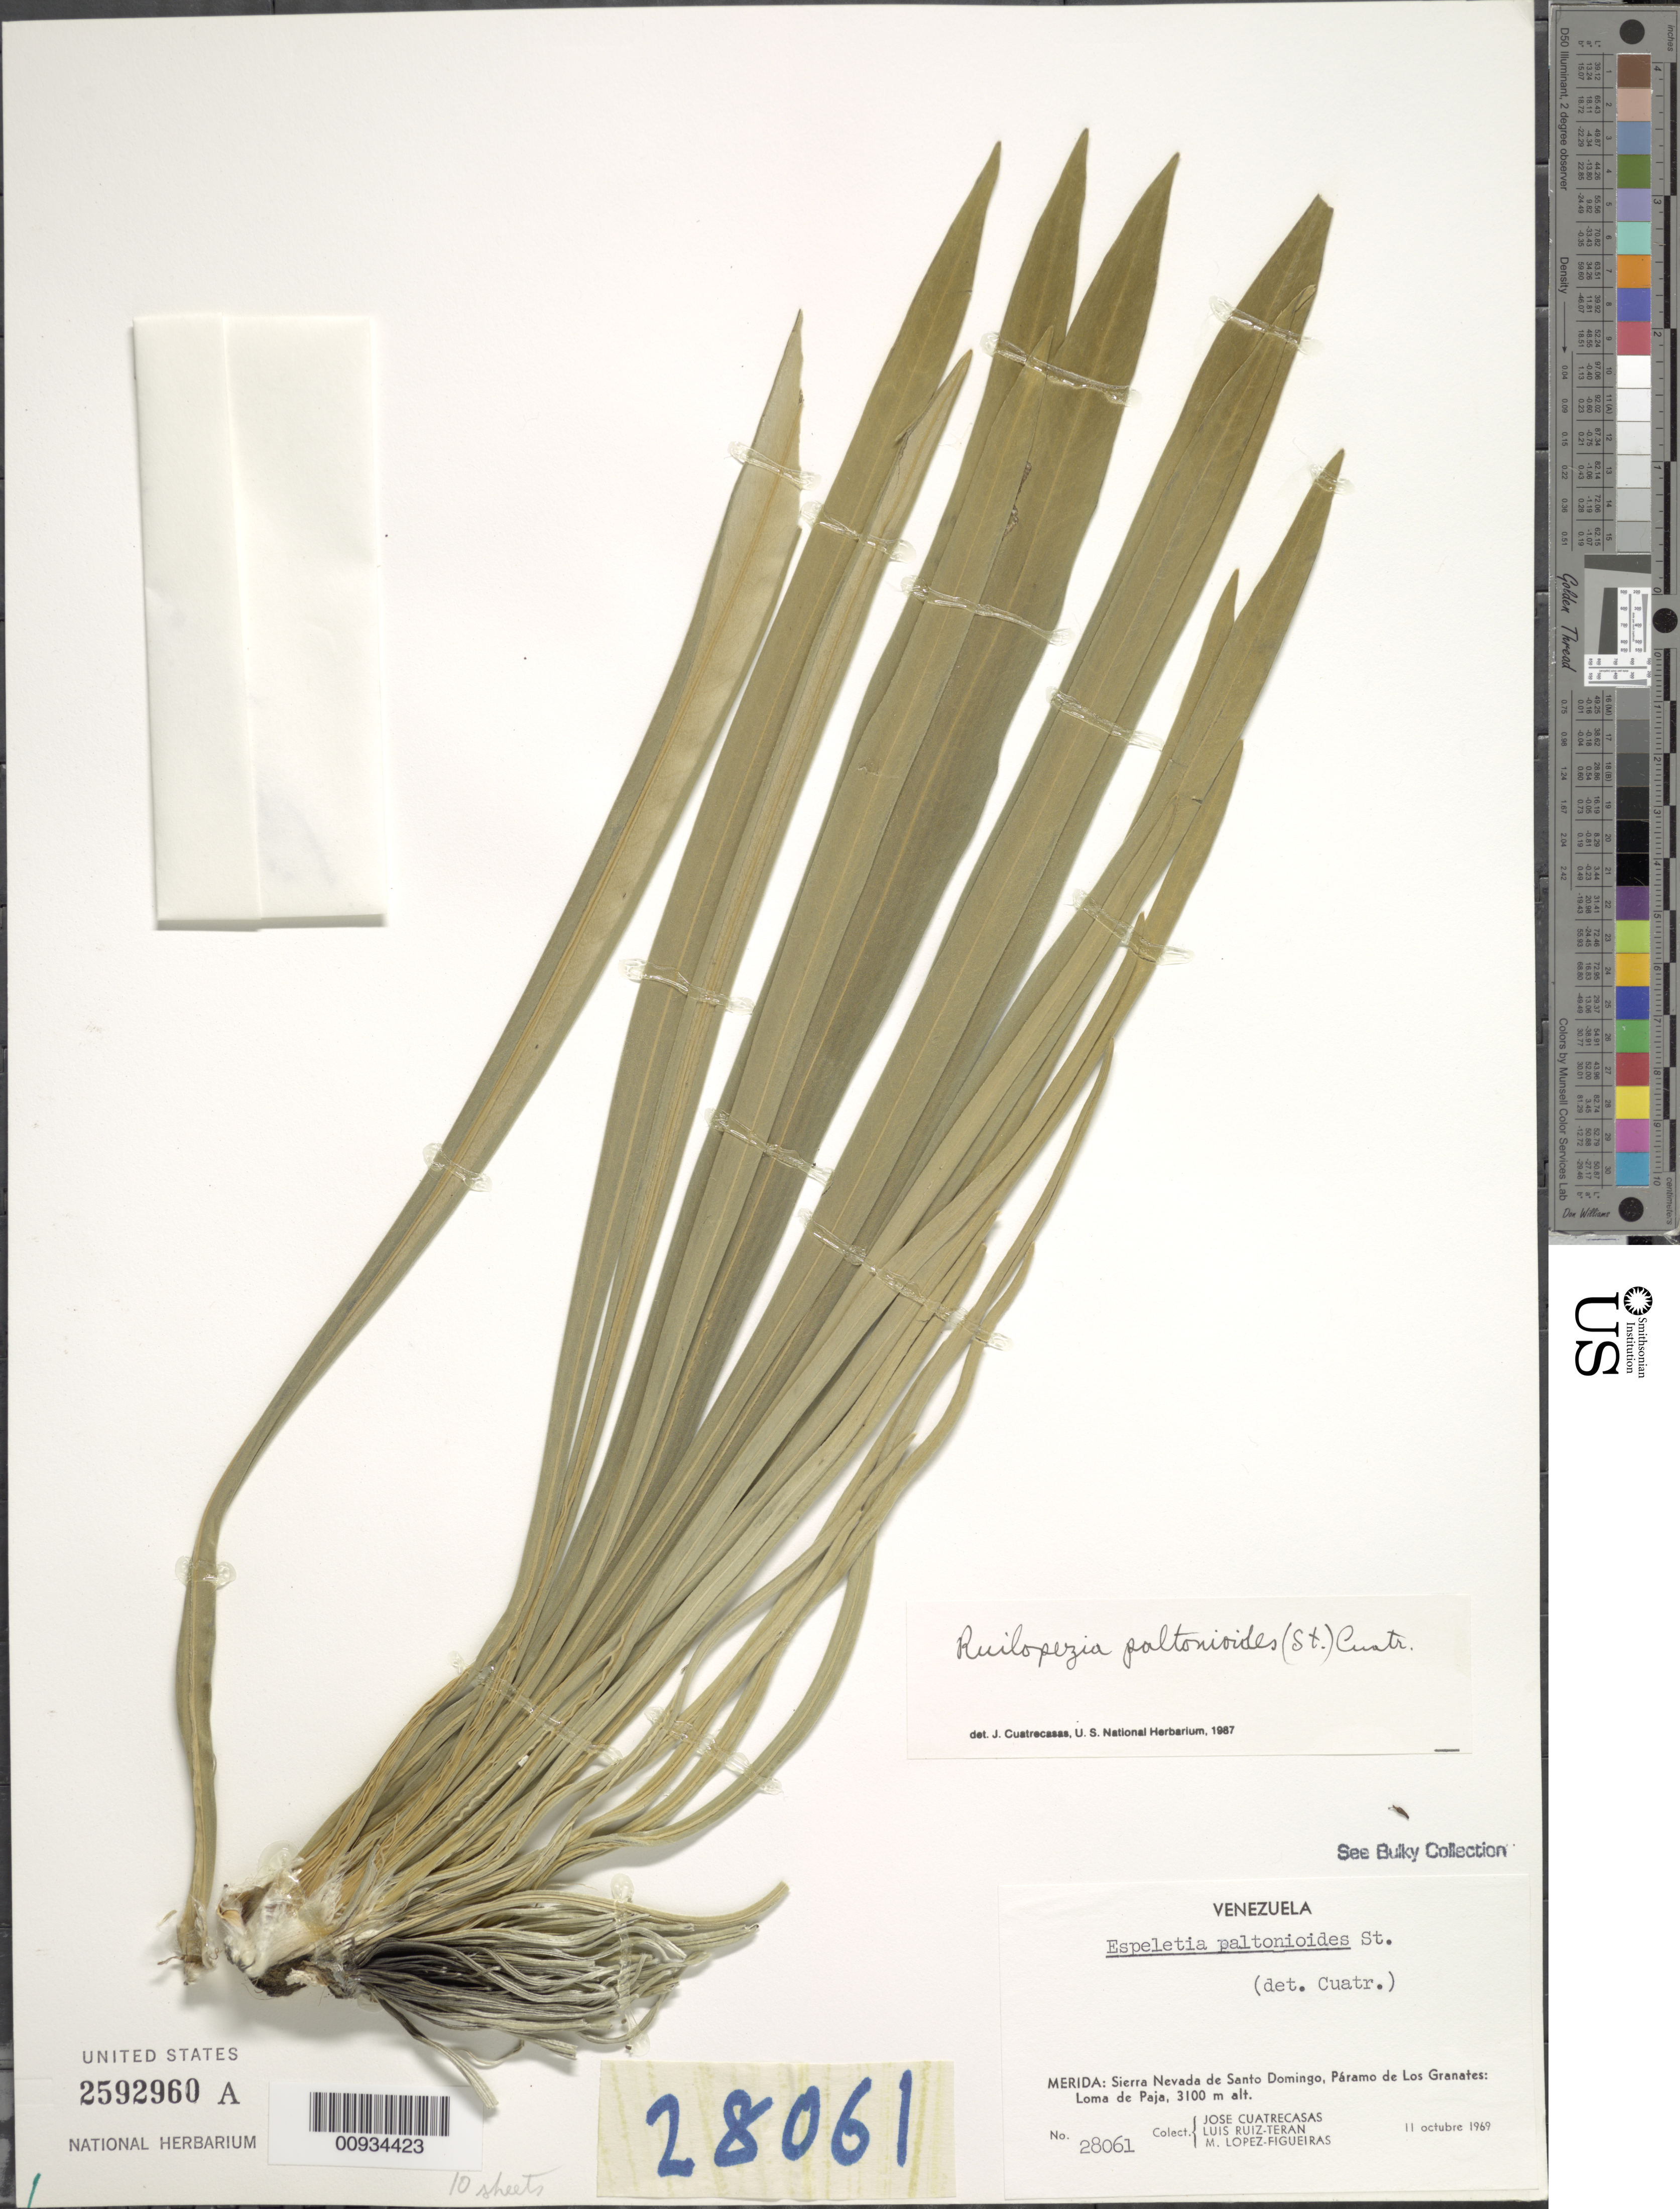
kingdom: Plantae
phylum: Tracheophyta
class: Magnoliopsida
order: Asterales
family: Asteraceae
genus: Ruilopezia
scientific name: Ruilopezia paltonioides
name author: (Standl.) Cuatrec.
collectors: J. Cuatrecasas, L. Teran & M. Lopéz-F.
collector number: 28061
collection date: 1969-10-11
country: Venezuela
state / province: Mérida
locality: Sierra Nevada de Santo Domingo, Paramo de Los Granates, Loma de Paja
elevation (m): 3100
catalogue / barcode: US 2592960A